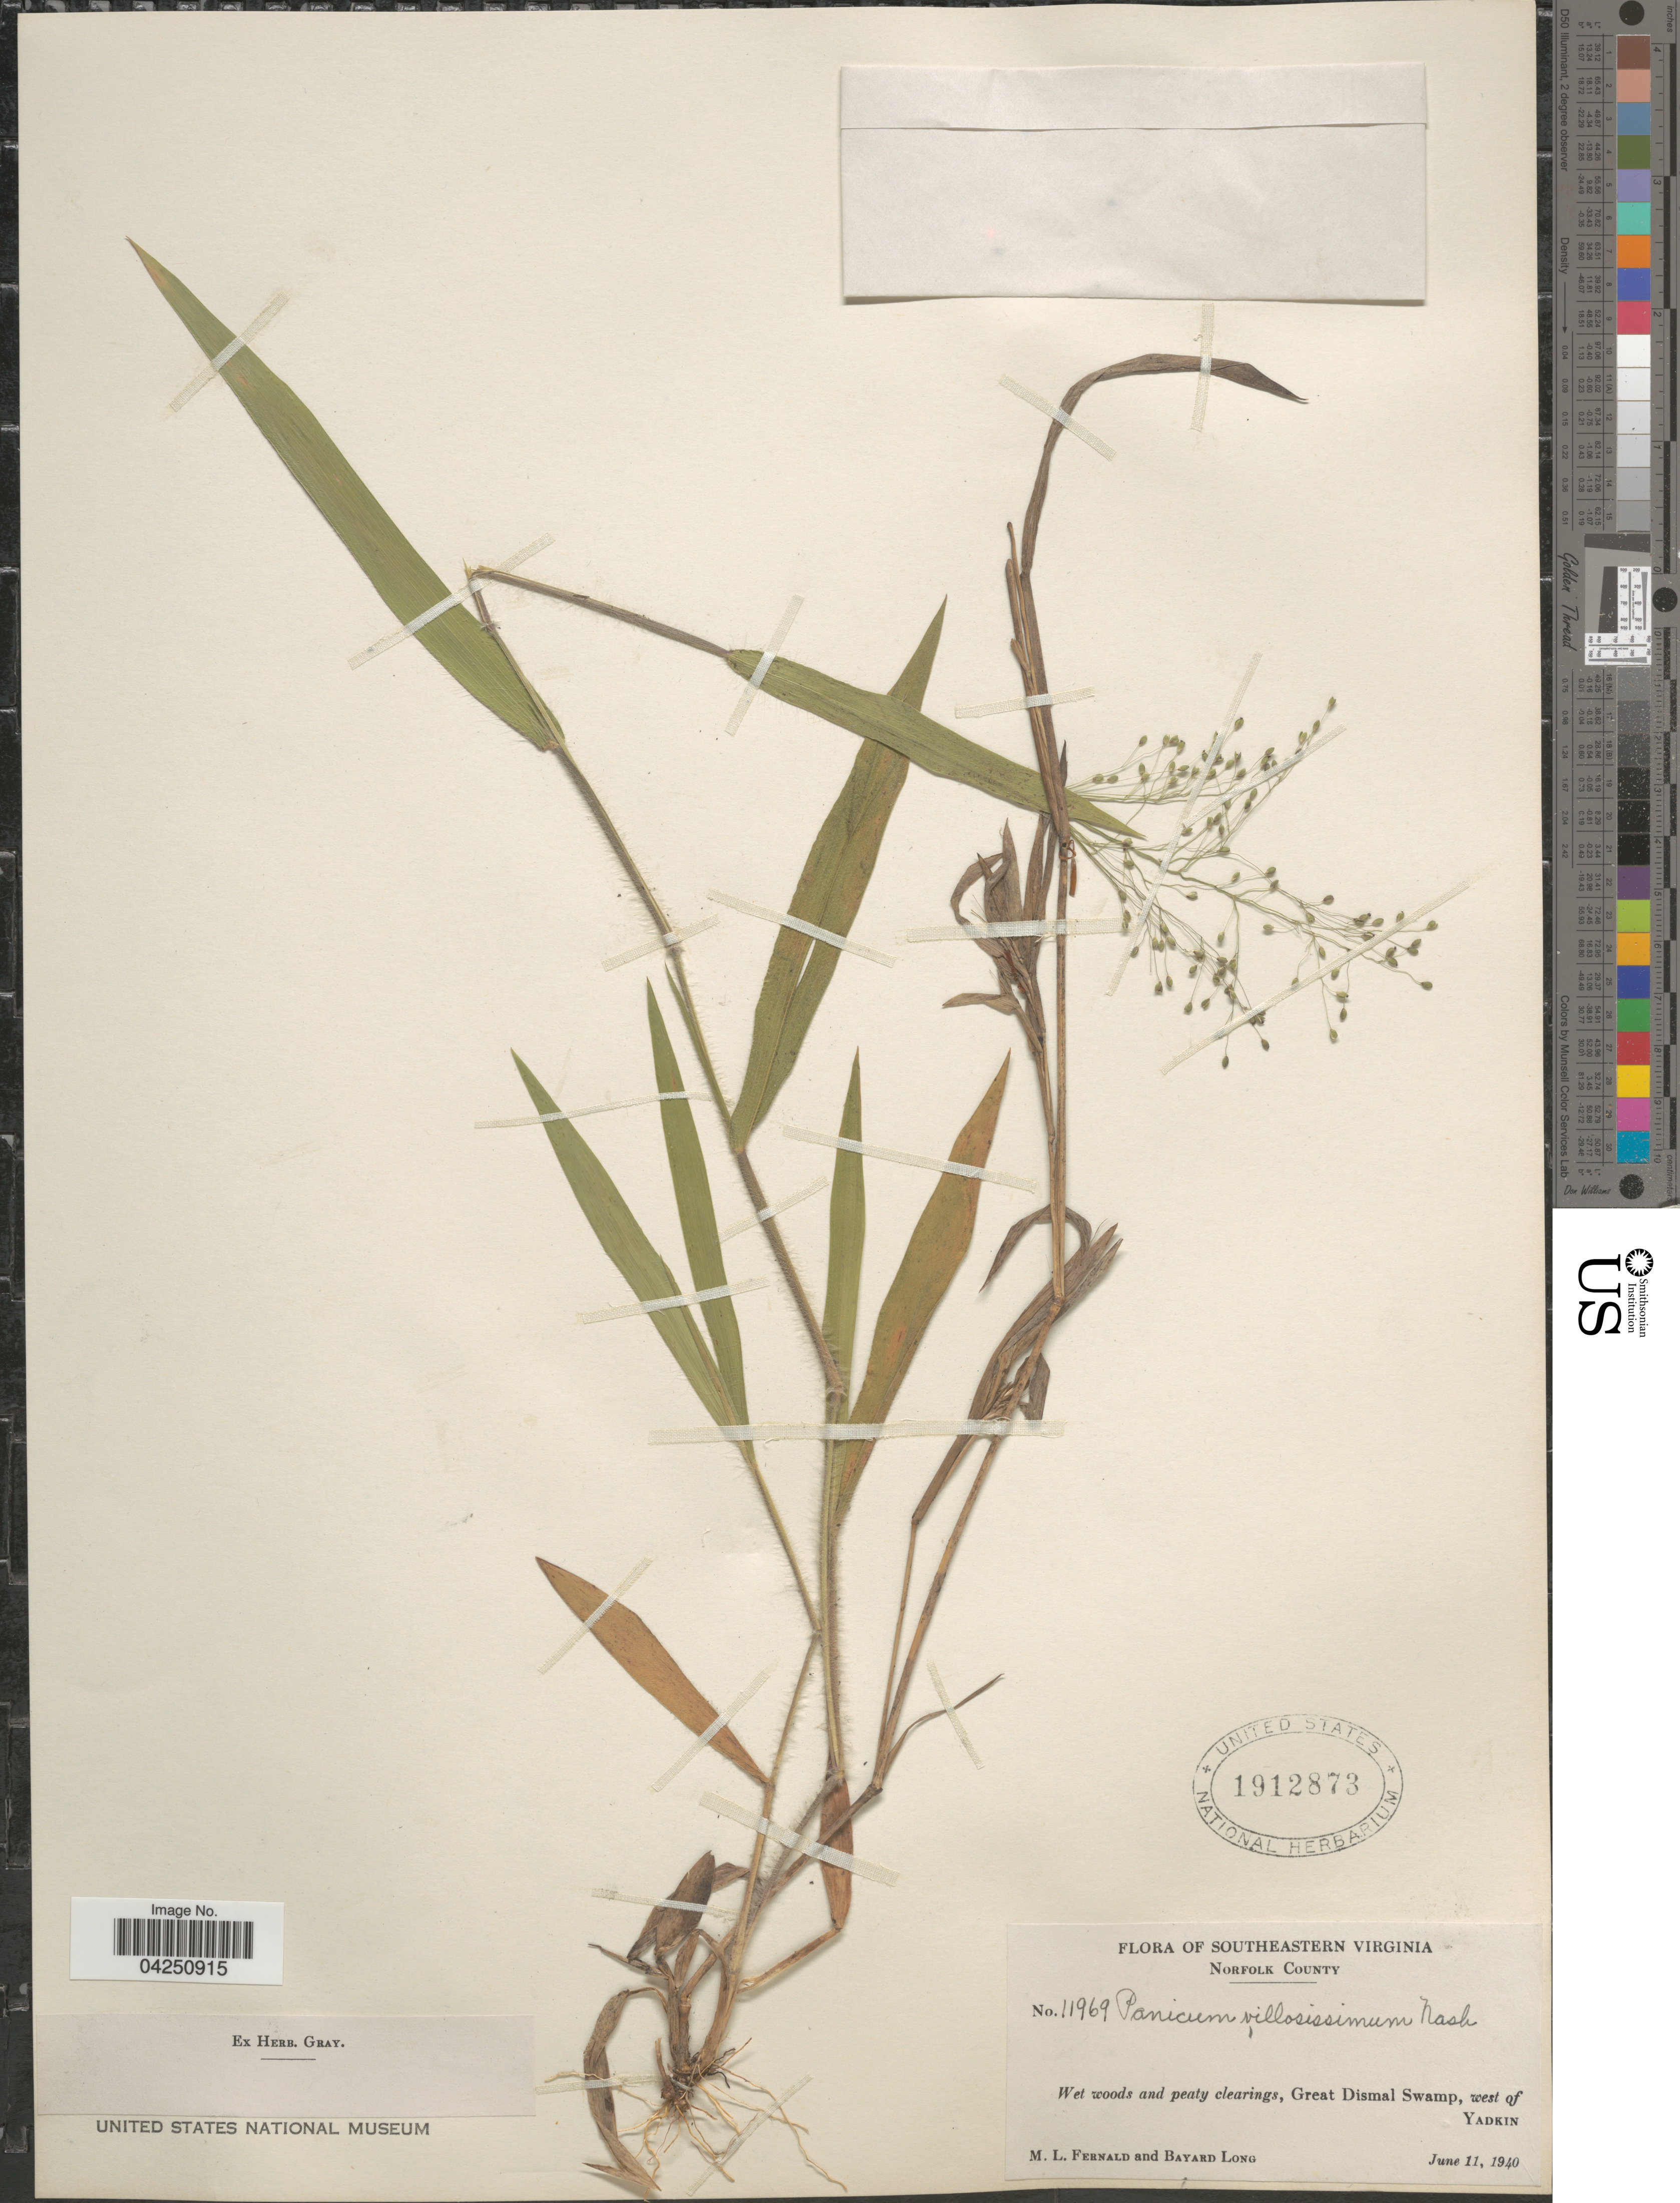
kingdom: Plantae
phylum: Tracheophyta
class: Liliopsida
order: Poales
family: Poaceae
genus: Dichanthelium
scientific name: Dichanthelium acuminatum var. acuminatum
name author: (Sw.) Gould & C.A. Clark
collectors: M. L. Fernald & B. Long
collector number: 11969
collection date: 1940-06-11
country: United States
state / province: Virginia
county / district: City of Norfolk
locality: Southeastern Virginia. Norfolk County. Wet woods and peaty clearings, Great Dismal Swamp, west of Yadkin.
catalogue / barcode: US 1912873